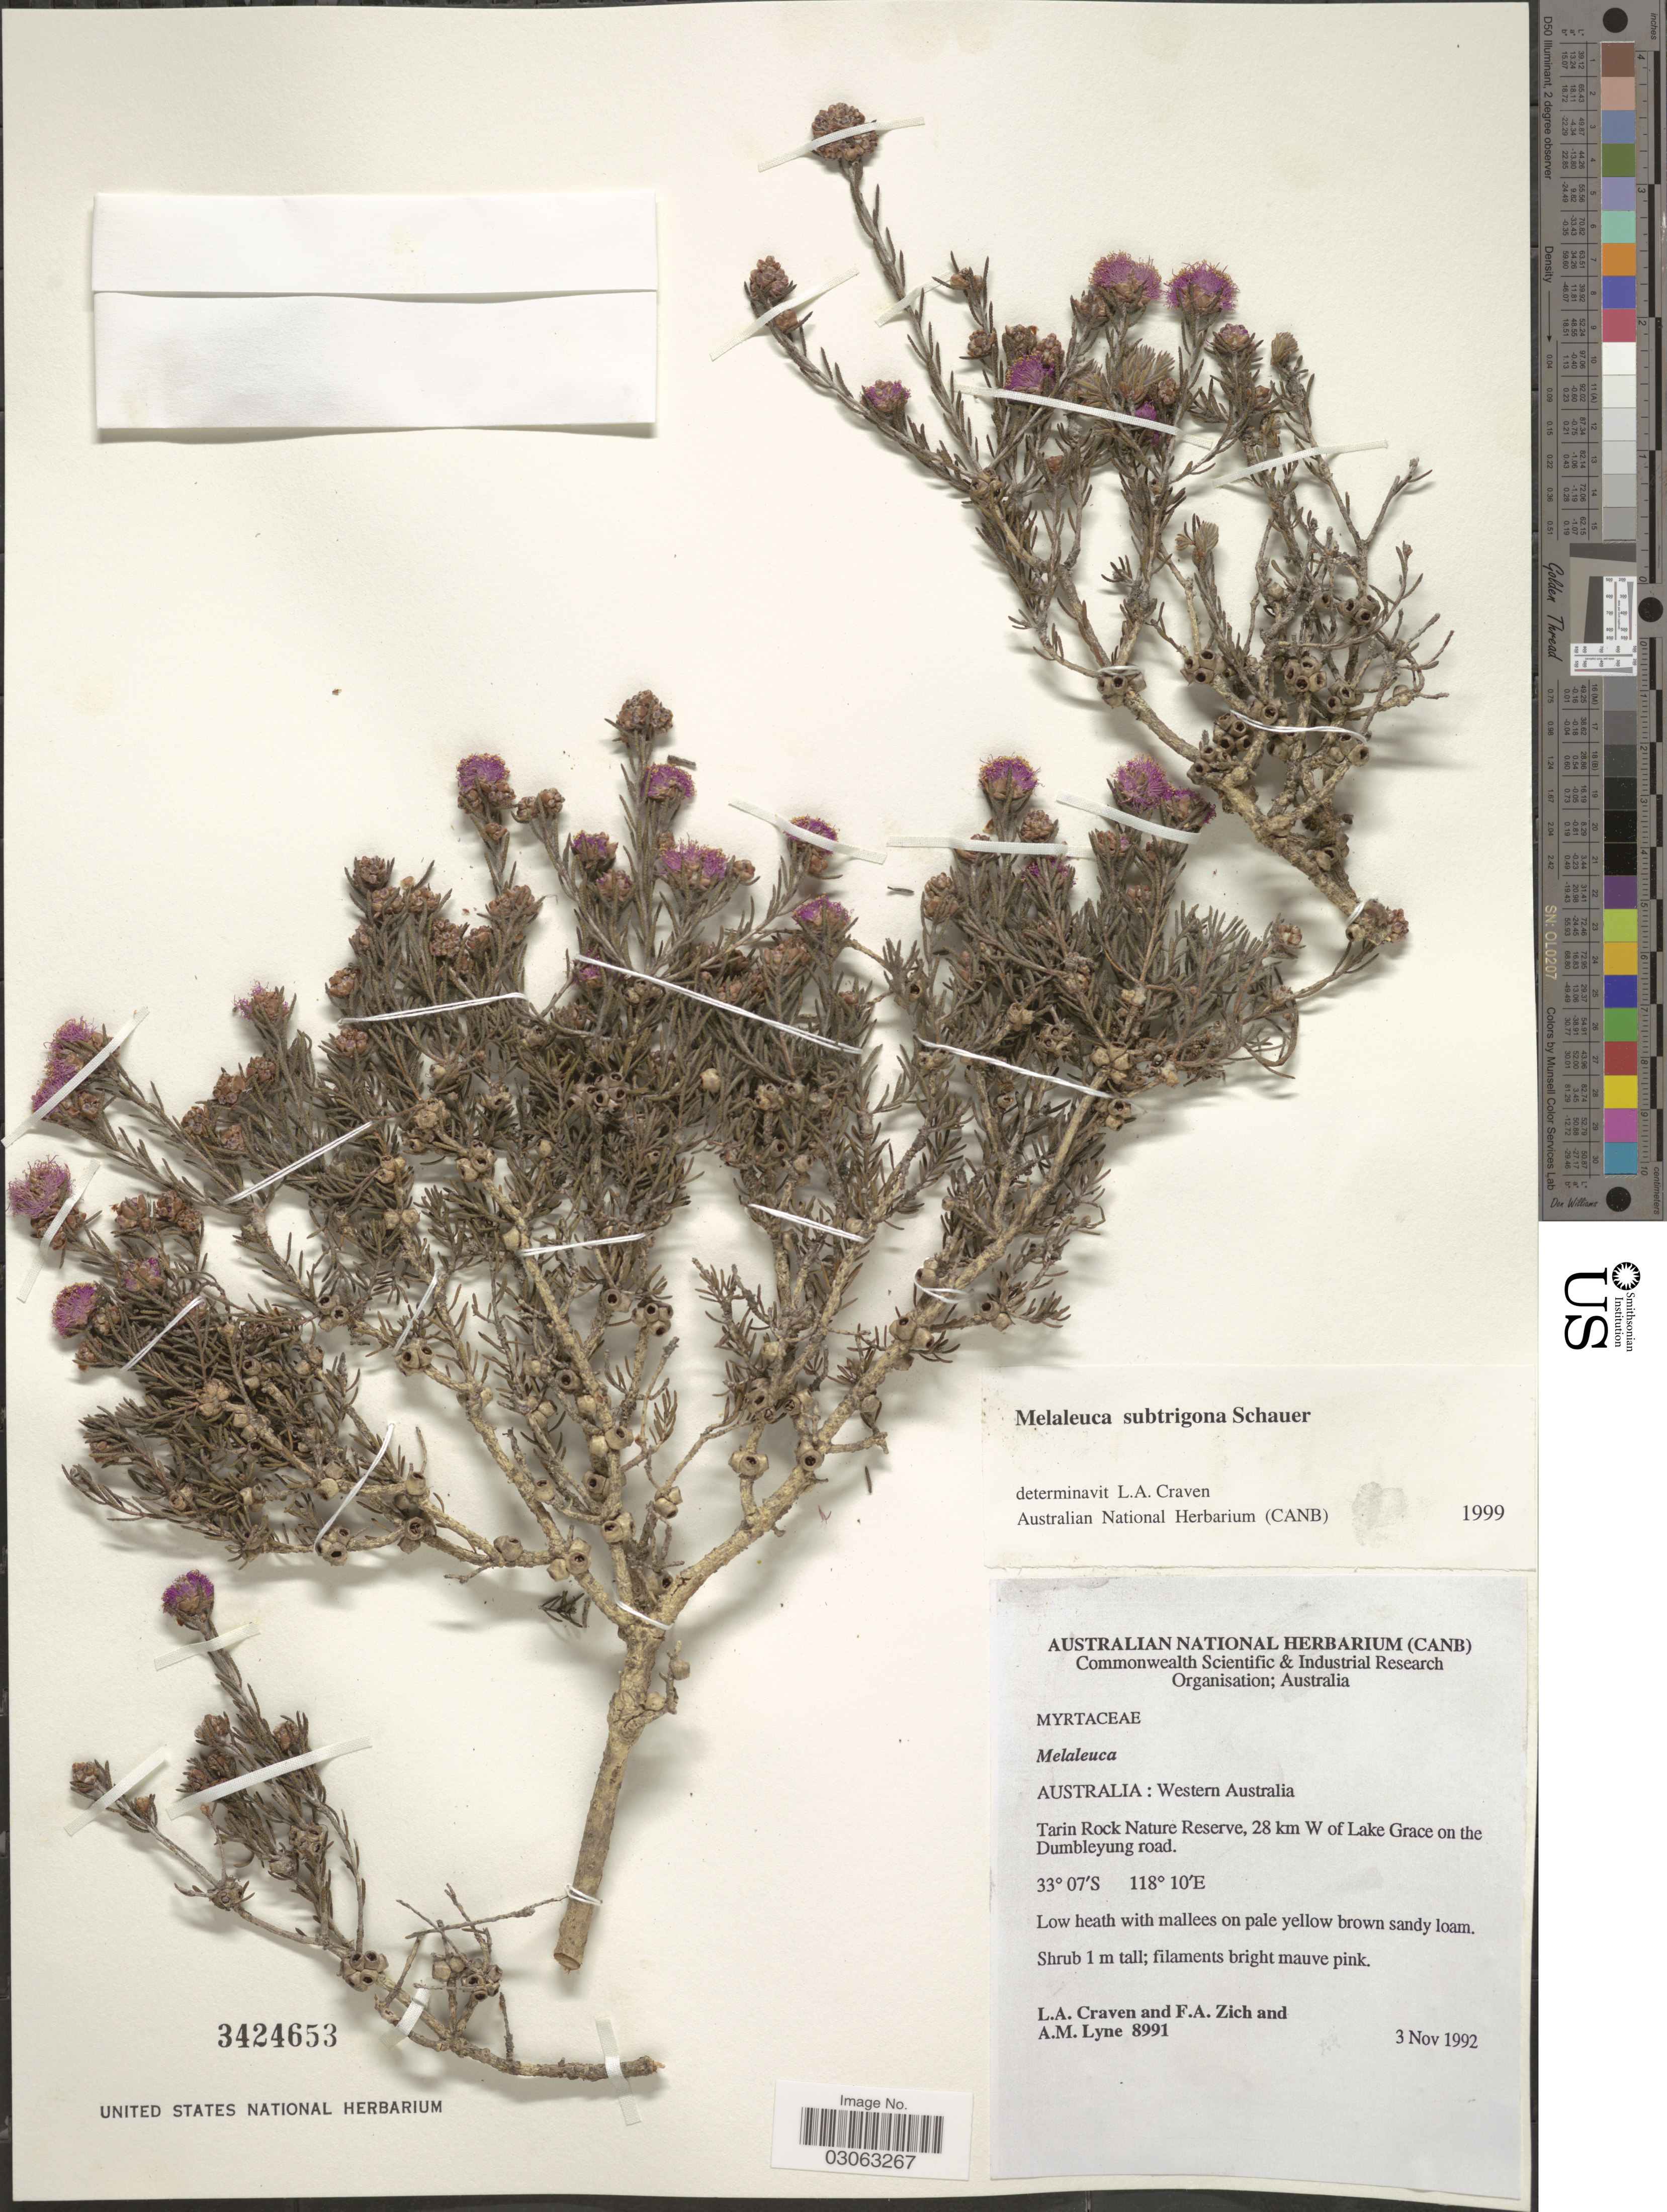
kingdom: Plantae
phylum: Tracheophyta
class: Magnoliopsida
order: Myrtales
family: Myrtaceae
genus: Melaleuca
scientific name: Melaleuca subtrigona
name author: Schauer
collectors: L. A. Craven, F. Zich & A. Lyne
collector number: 8991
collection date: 1992-11-03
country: Australia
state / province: Western Australia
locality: Tarin Rock Nature Reserve, 28 km W of Lake Grace on the Dumbleyung road.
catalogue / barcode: US 3424653